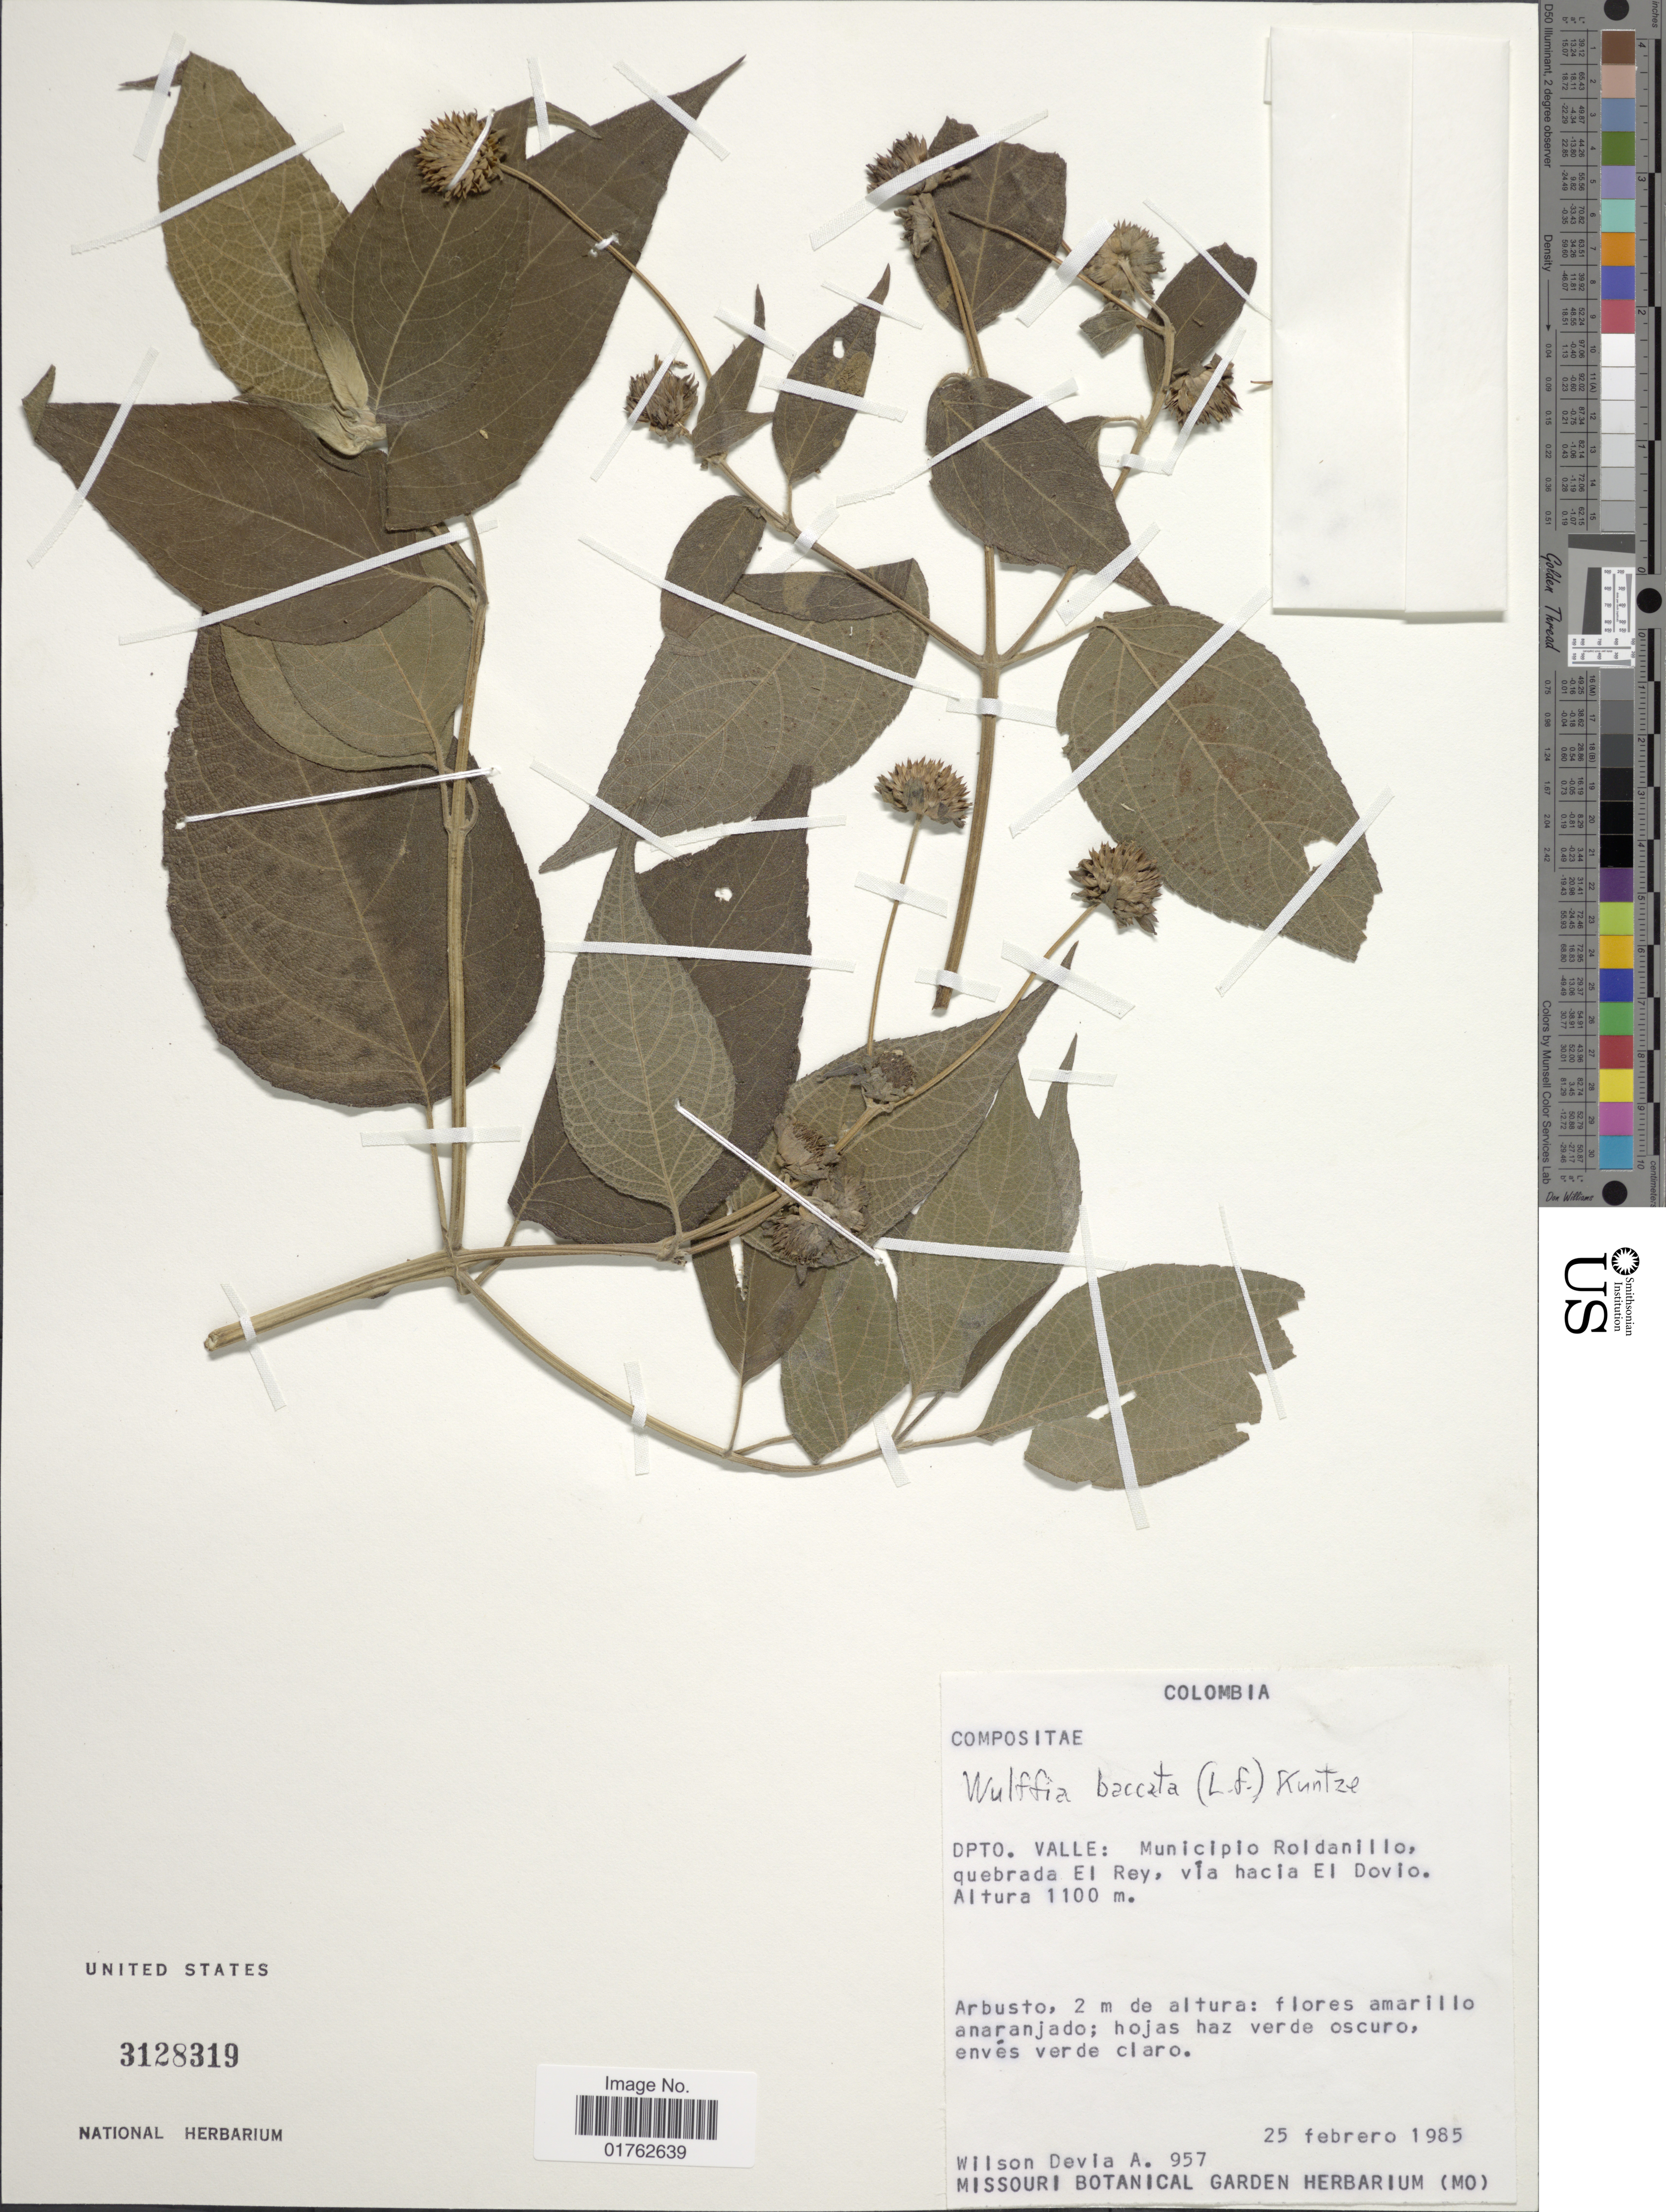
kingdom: Plantae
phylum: Tracheophyta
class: Magnoliopsida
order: Asterales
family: Asteraceae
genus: Wulffia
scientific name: Wulffia baccata var. baccata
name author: (L.) Kuntze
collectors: W. Devia A.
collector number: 957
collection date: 1985-02-25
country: Colombia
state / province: Valle del Cauca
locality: Depto. Valle: Municipio Roldanillo, quebrada El Rey, via hacia El Dovio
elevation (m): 1100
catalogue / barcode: US 3128319